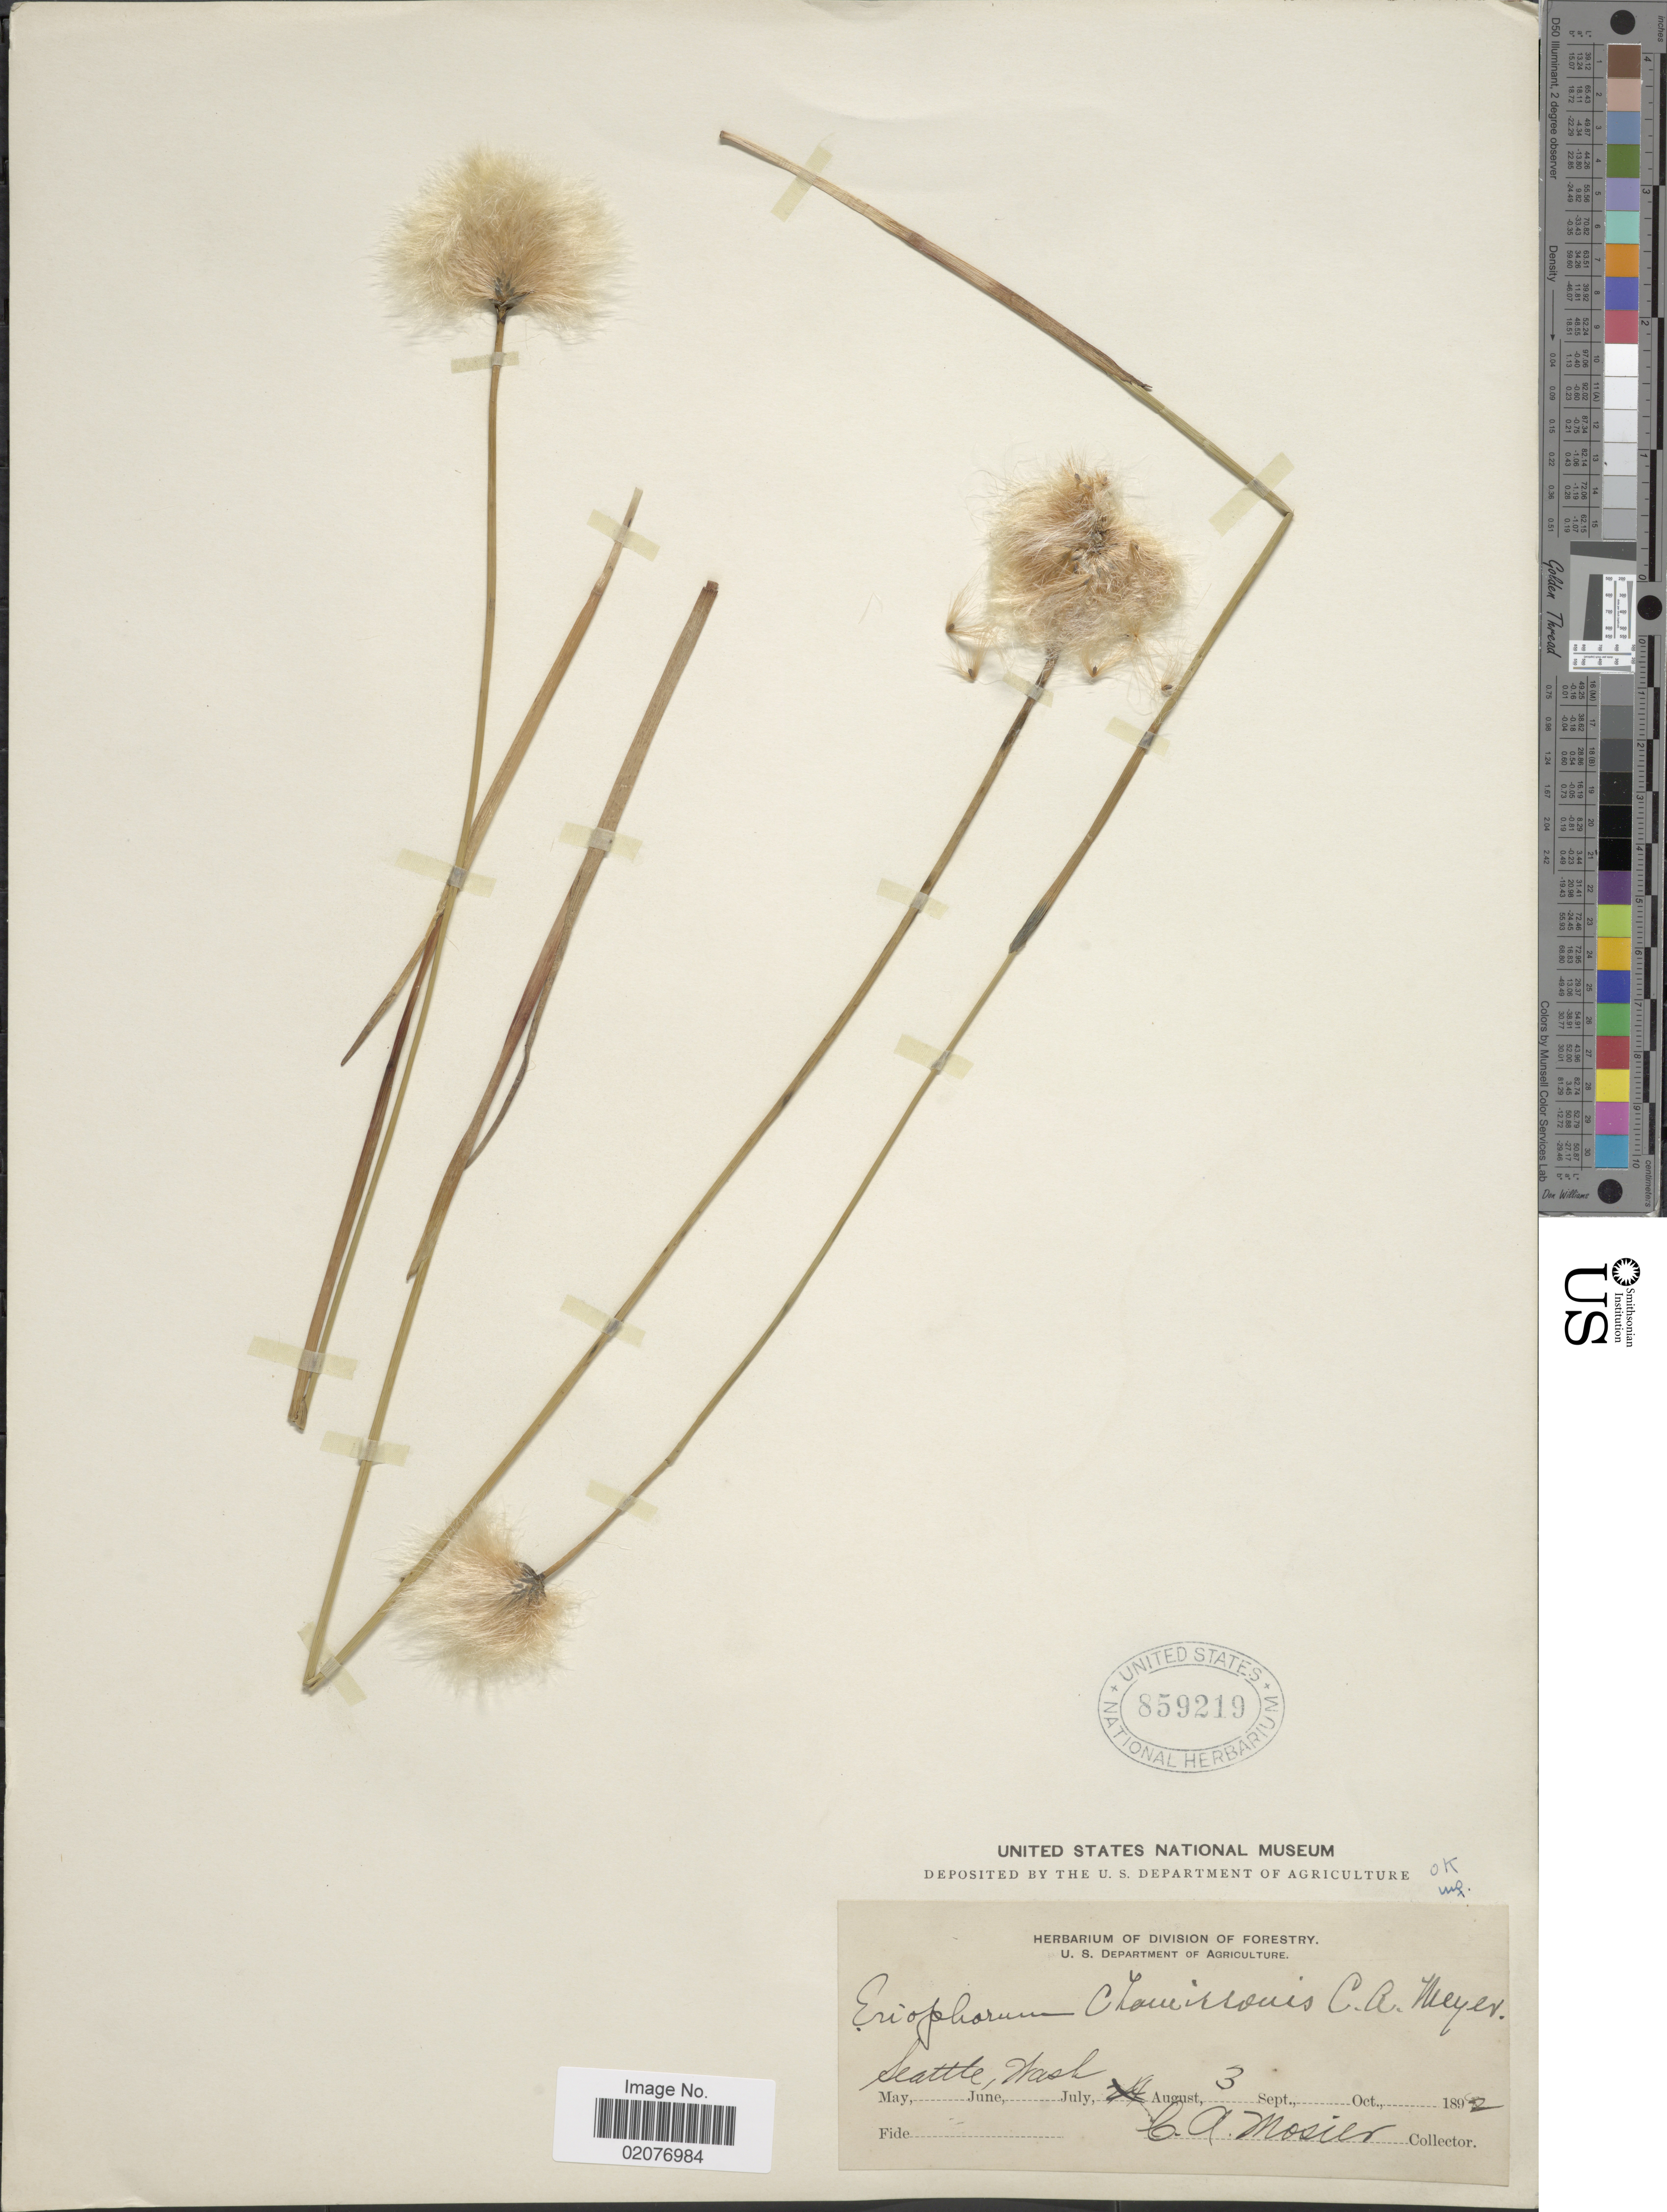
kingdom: Plantae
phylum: Tracheophyta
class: Liliopsida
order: Poales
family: Cyperaceae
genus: Eriophorum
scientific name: Eriophorum chamissonis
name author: C.A. Mey.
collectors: C. A. Mosier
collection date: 1892-08-03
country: United States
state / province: Washington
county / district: King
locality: Seattle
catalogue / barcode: US 859219